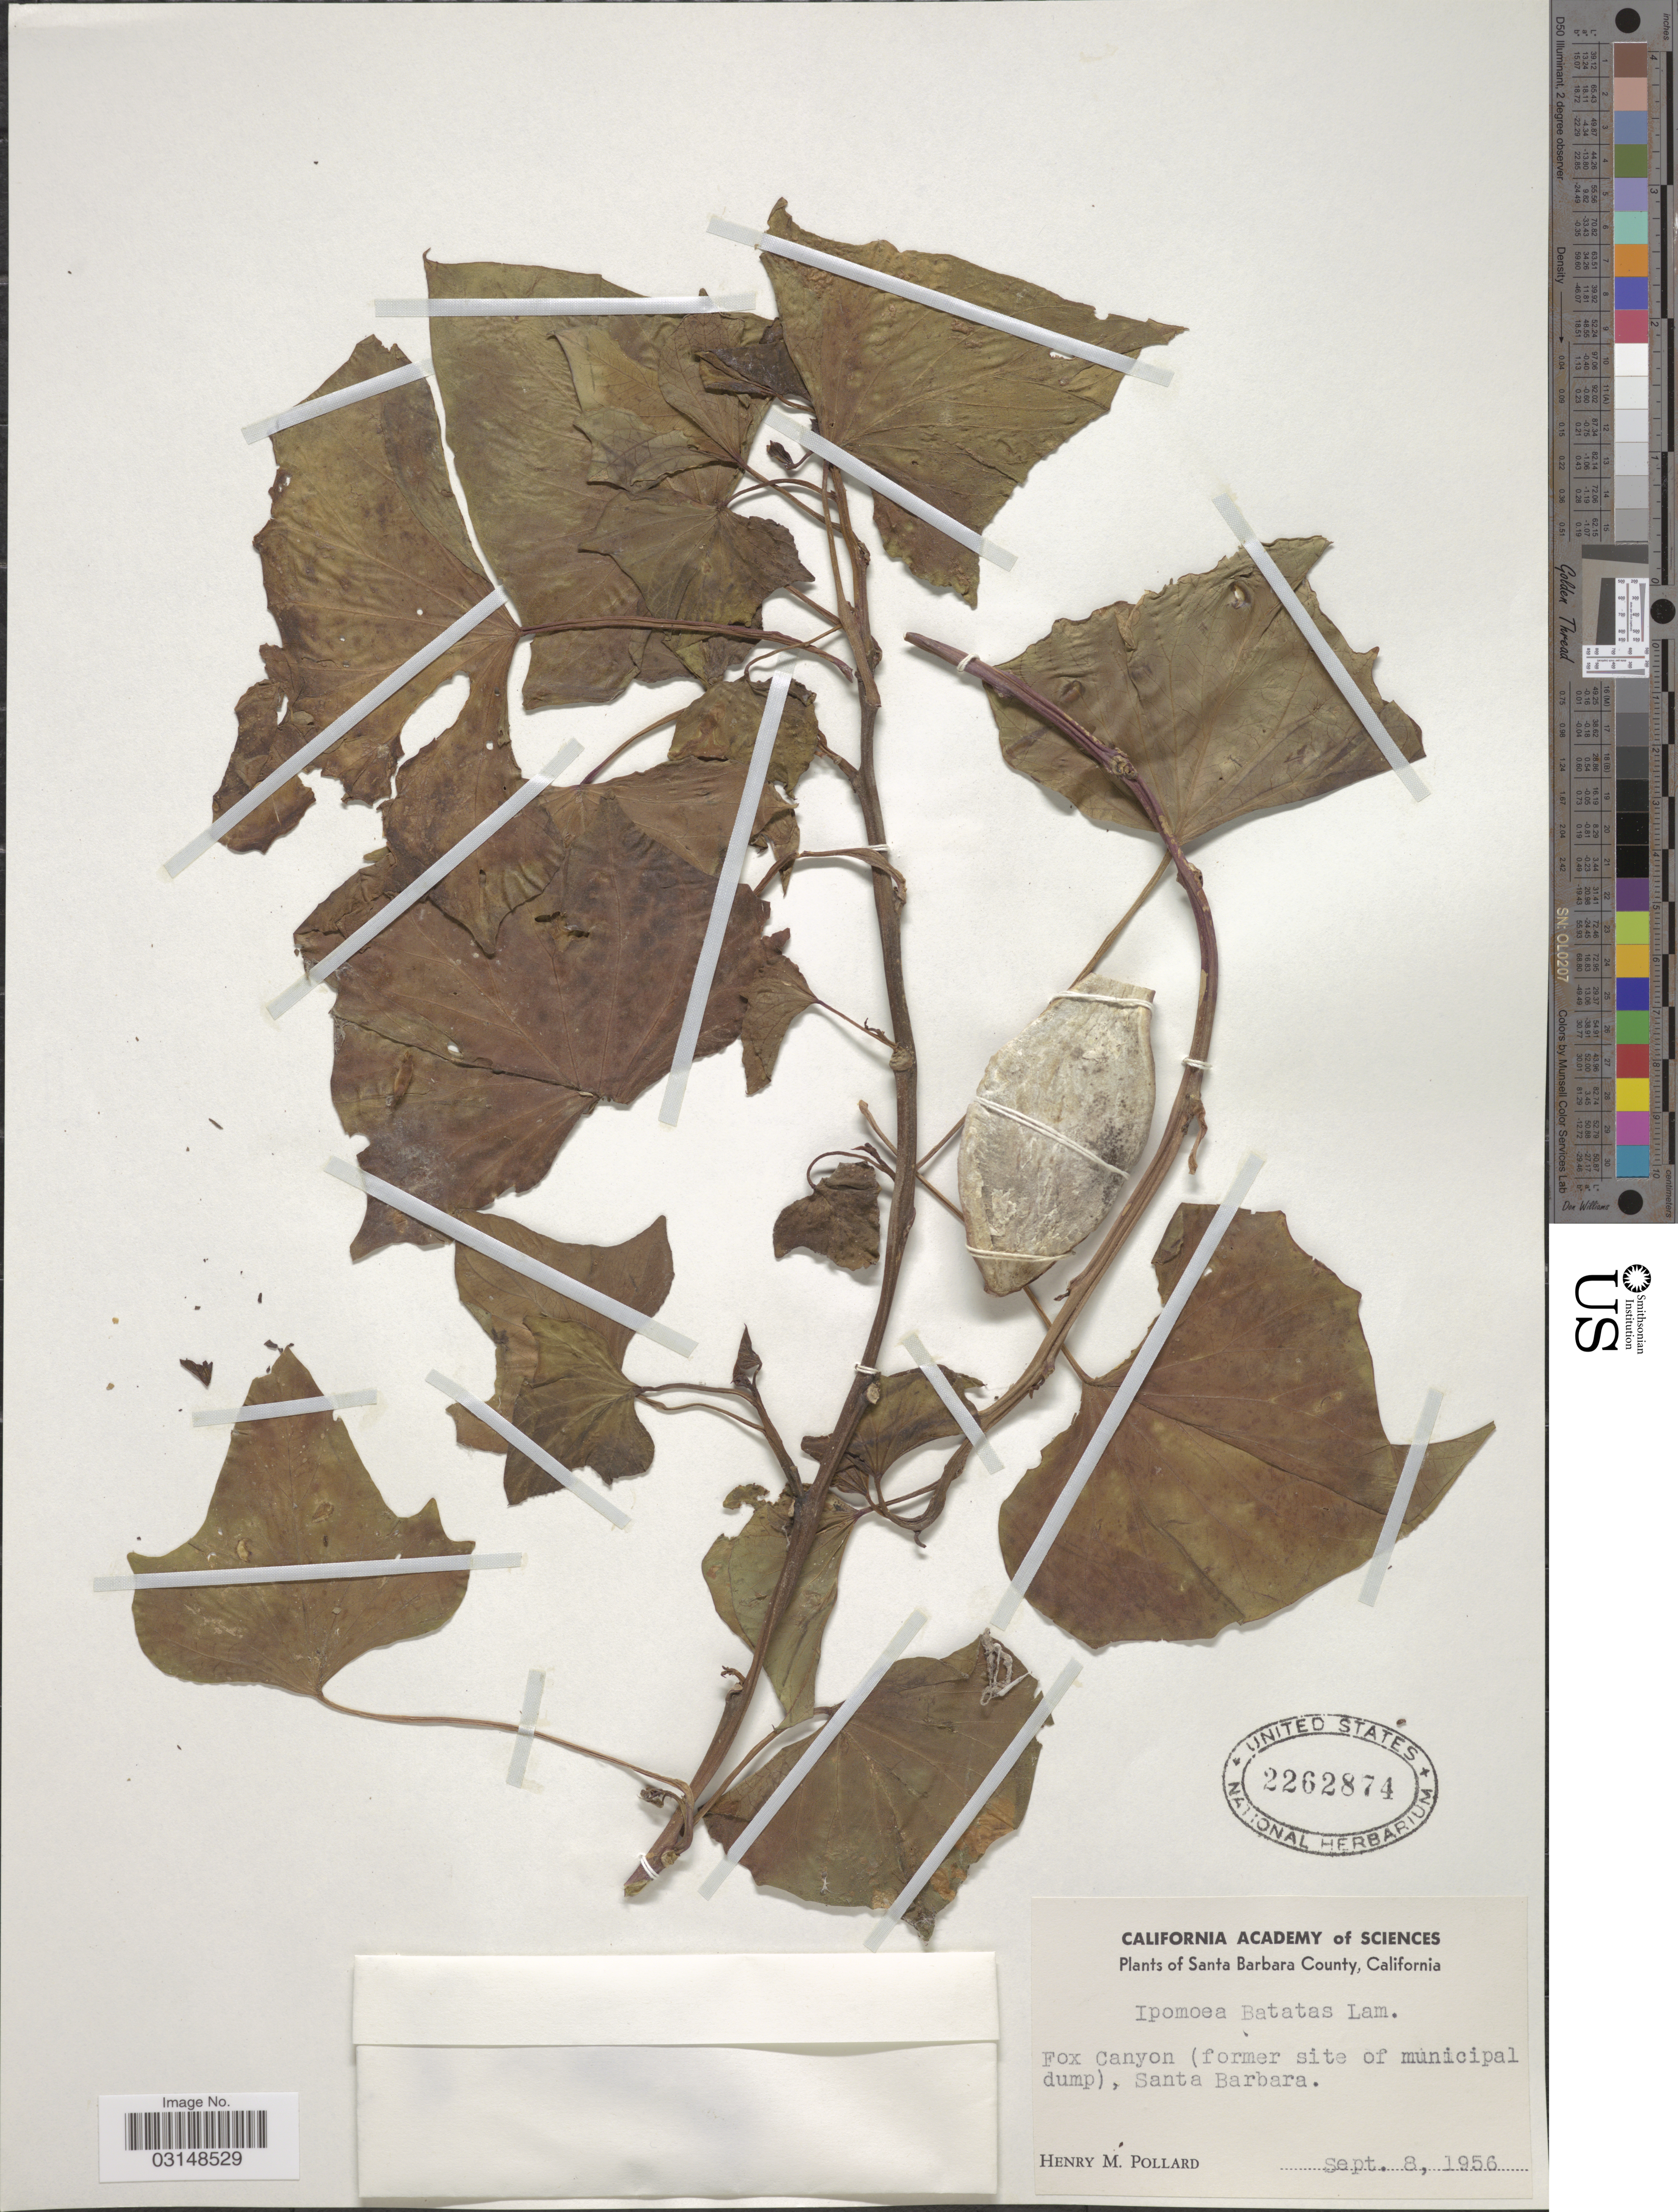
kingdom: Plantae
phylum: Tracheophyta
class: Magnoliopsida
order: Solanales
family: Convolvulaceae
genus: Ipomoea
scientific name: Ipomoea batatas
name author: (L.) Lam.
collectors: H. M. Pollard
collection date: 1956-09-08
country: United States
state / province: California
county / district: Santa Barbara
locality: Santa Barbara County, Fox Canyon (former site of municipal dump) Santa Barbara.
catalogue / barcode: US 2262874